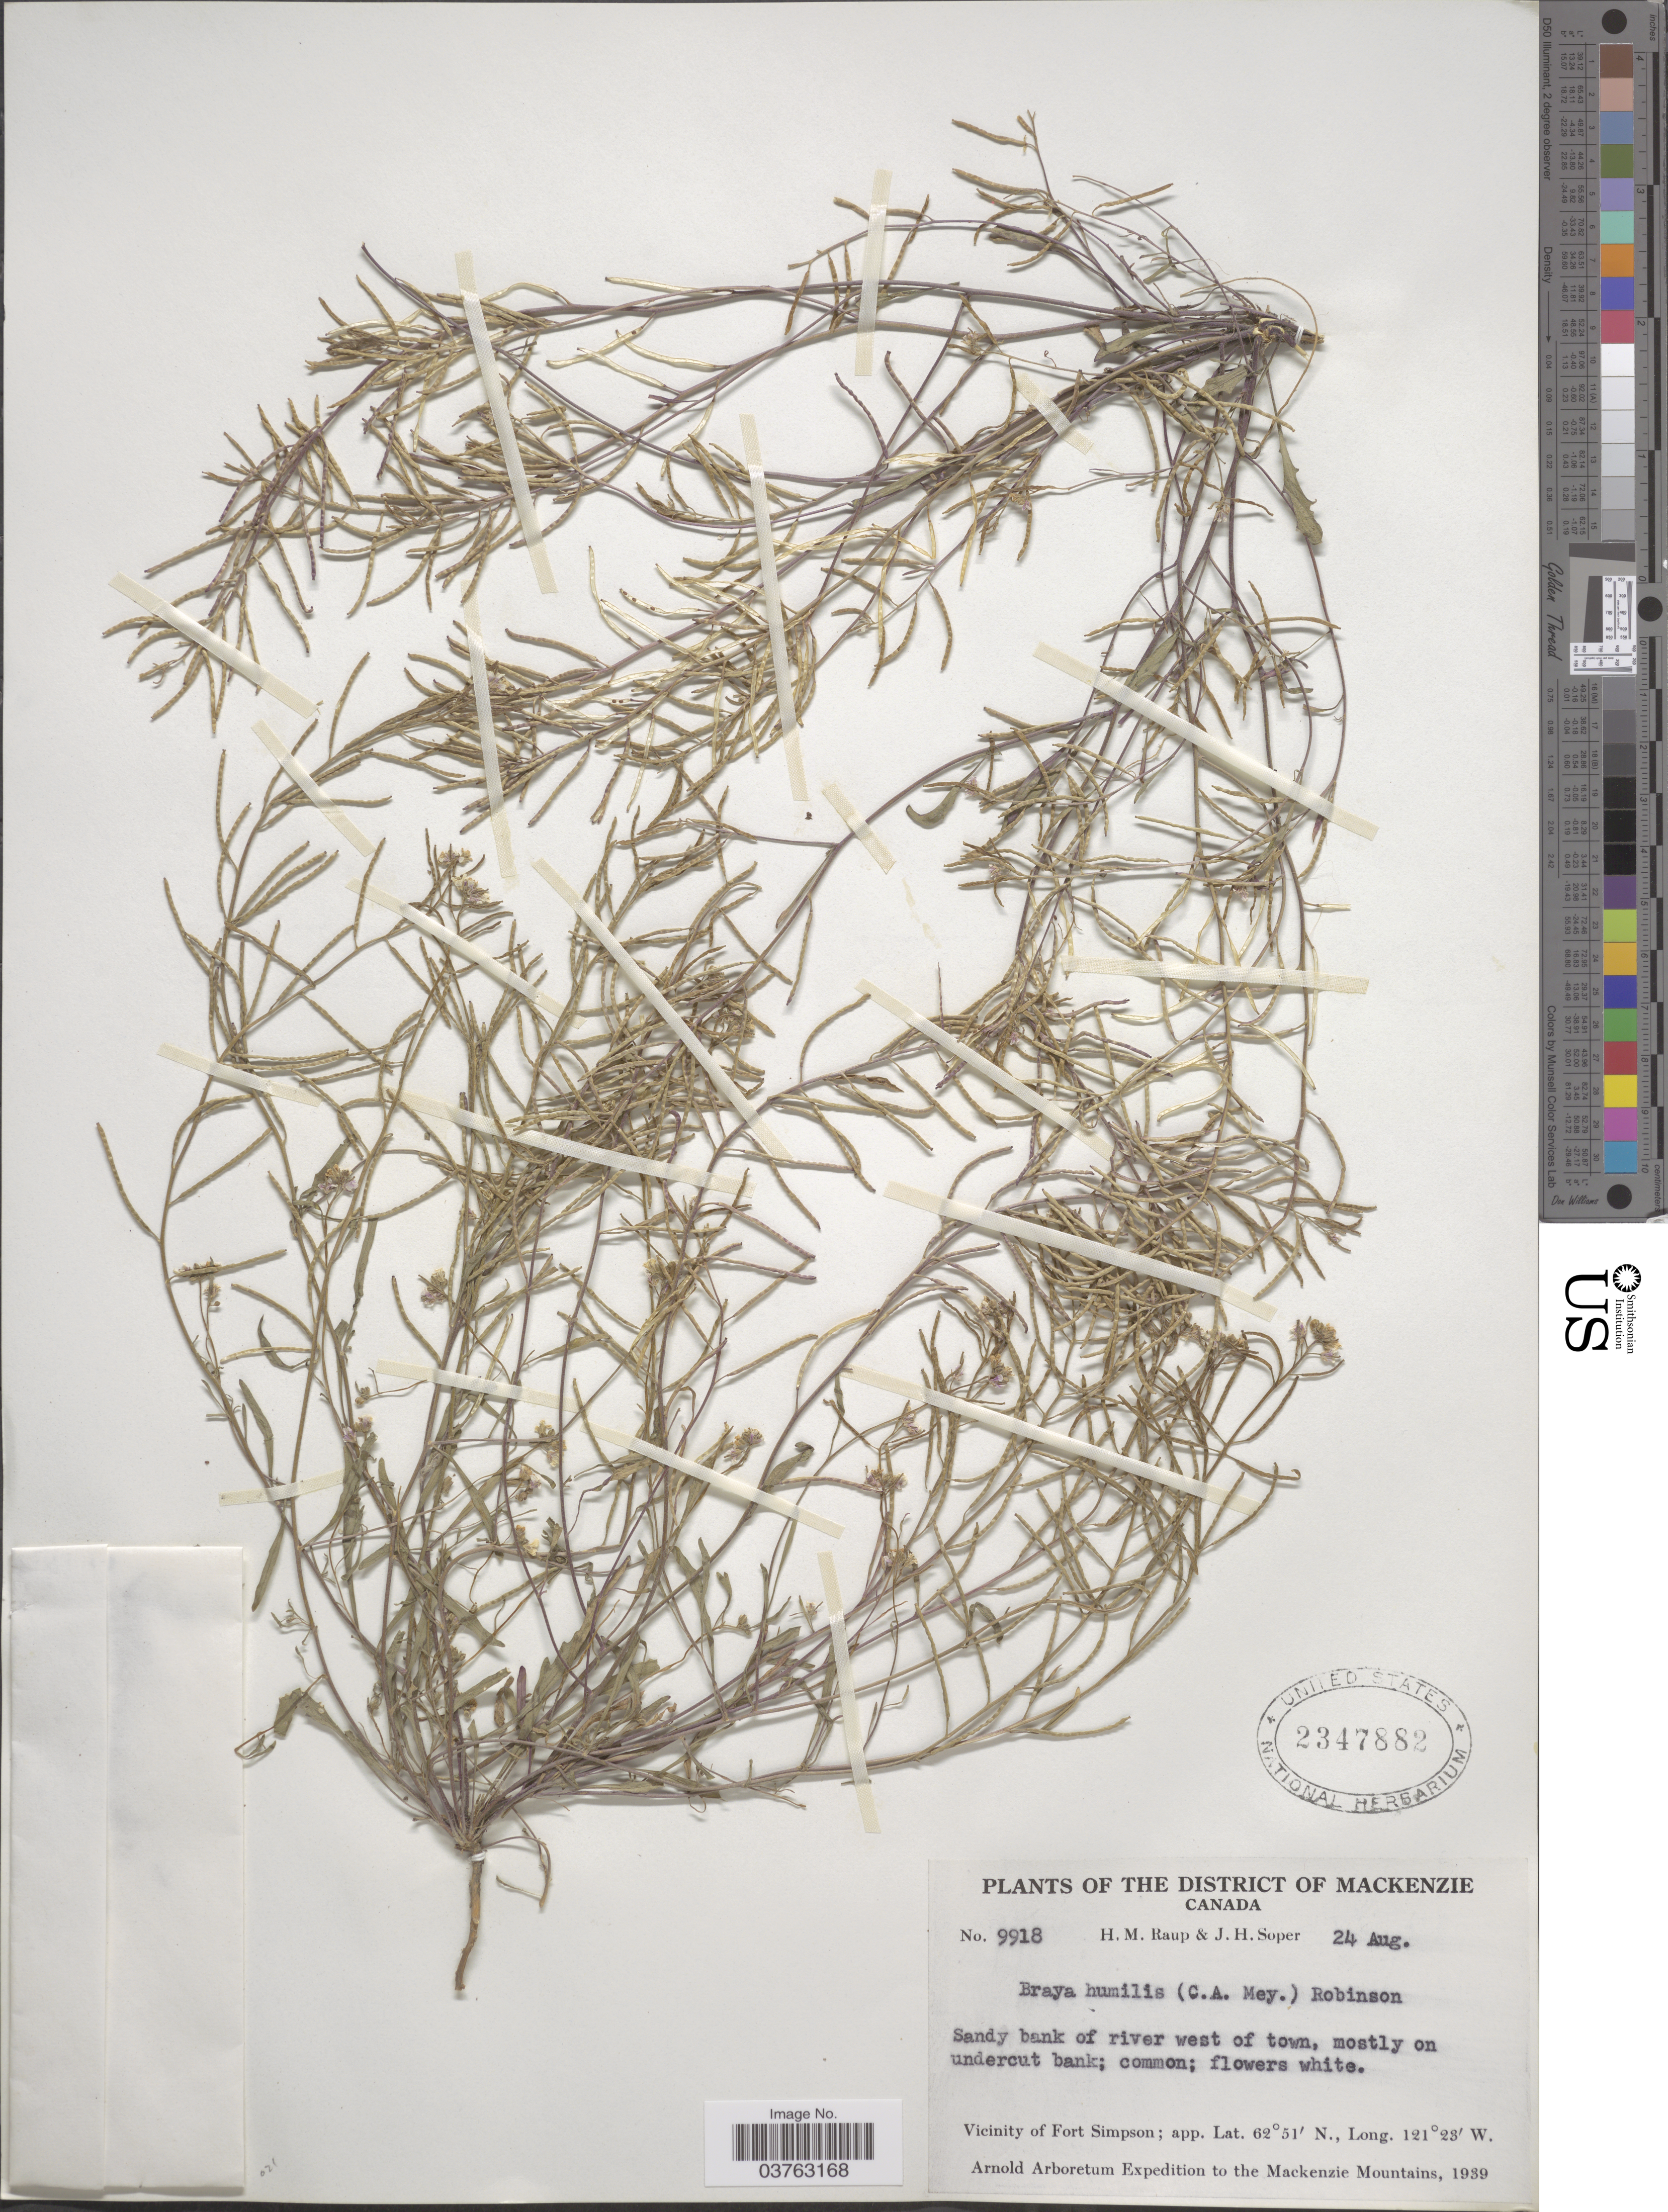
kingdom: Plantae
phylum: Tracheophyta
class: Magnoliopsida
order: Brassicales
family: Brassicaceae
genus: Neotorularia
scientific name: Neotorularia humilis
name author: (C.A. Mey.) Hedge & J. Léonard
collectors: H. Raup & J. H. Soper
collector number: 9918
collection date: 1939-08-24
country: Canada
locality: The District of Mackenzie. Sandy bank of river west of town, Vicinity of Fort Simpson. The Mackenzie Mountains.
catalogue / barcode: US 2347882